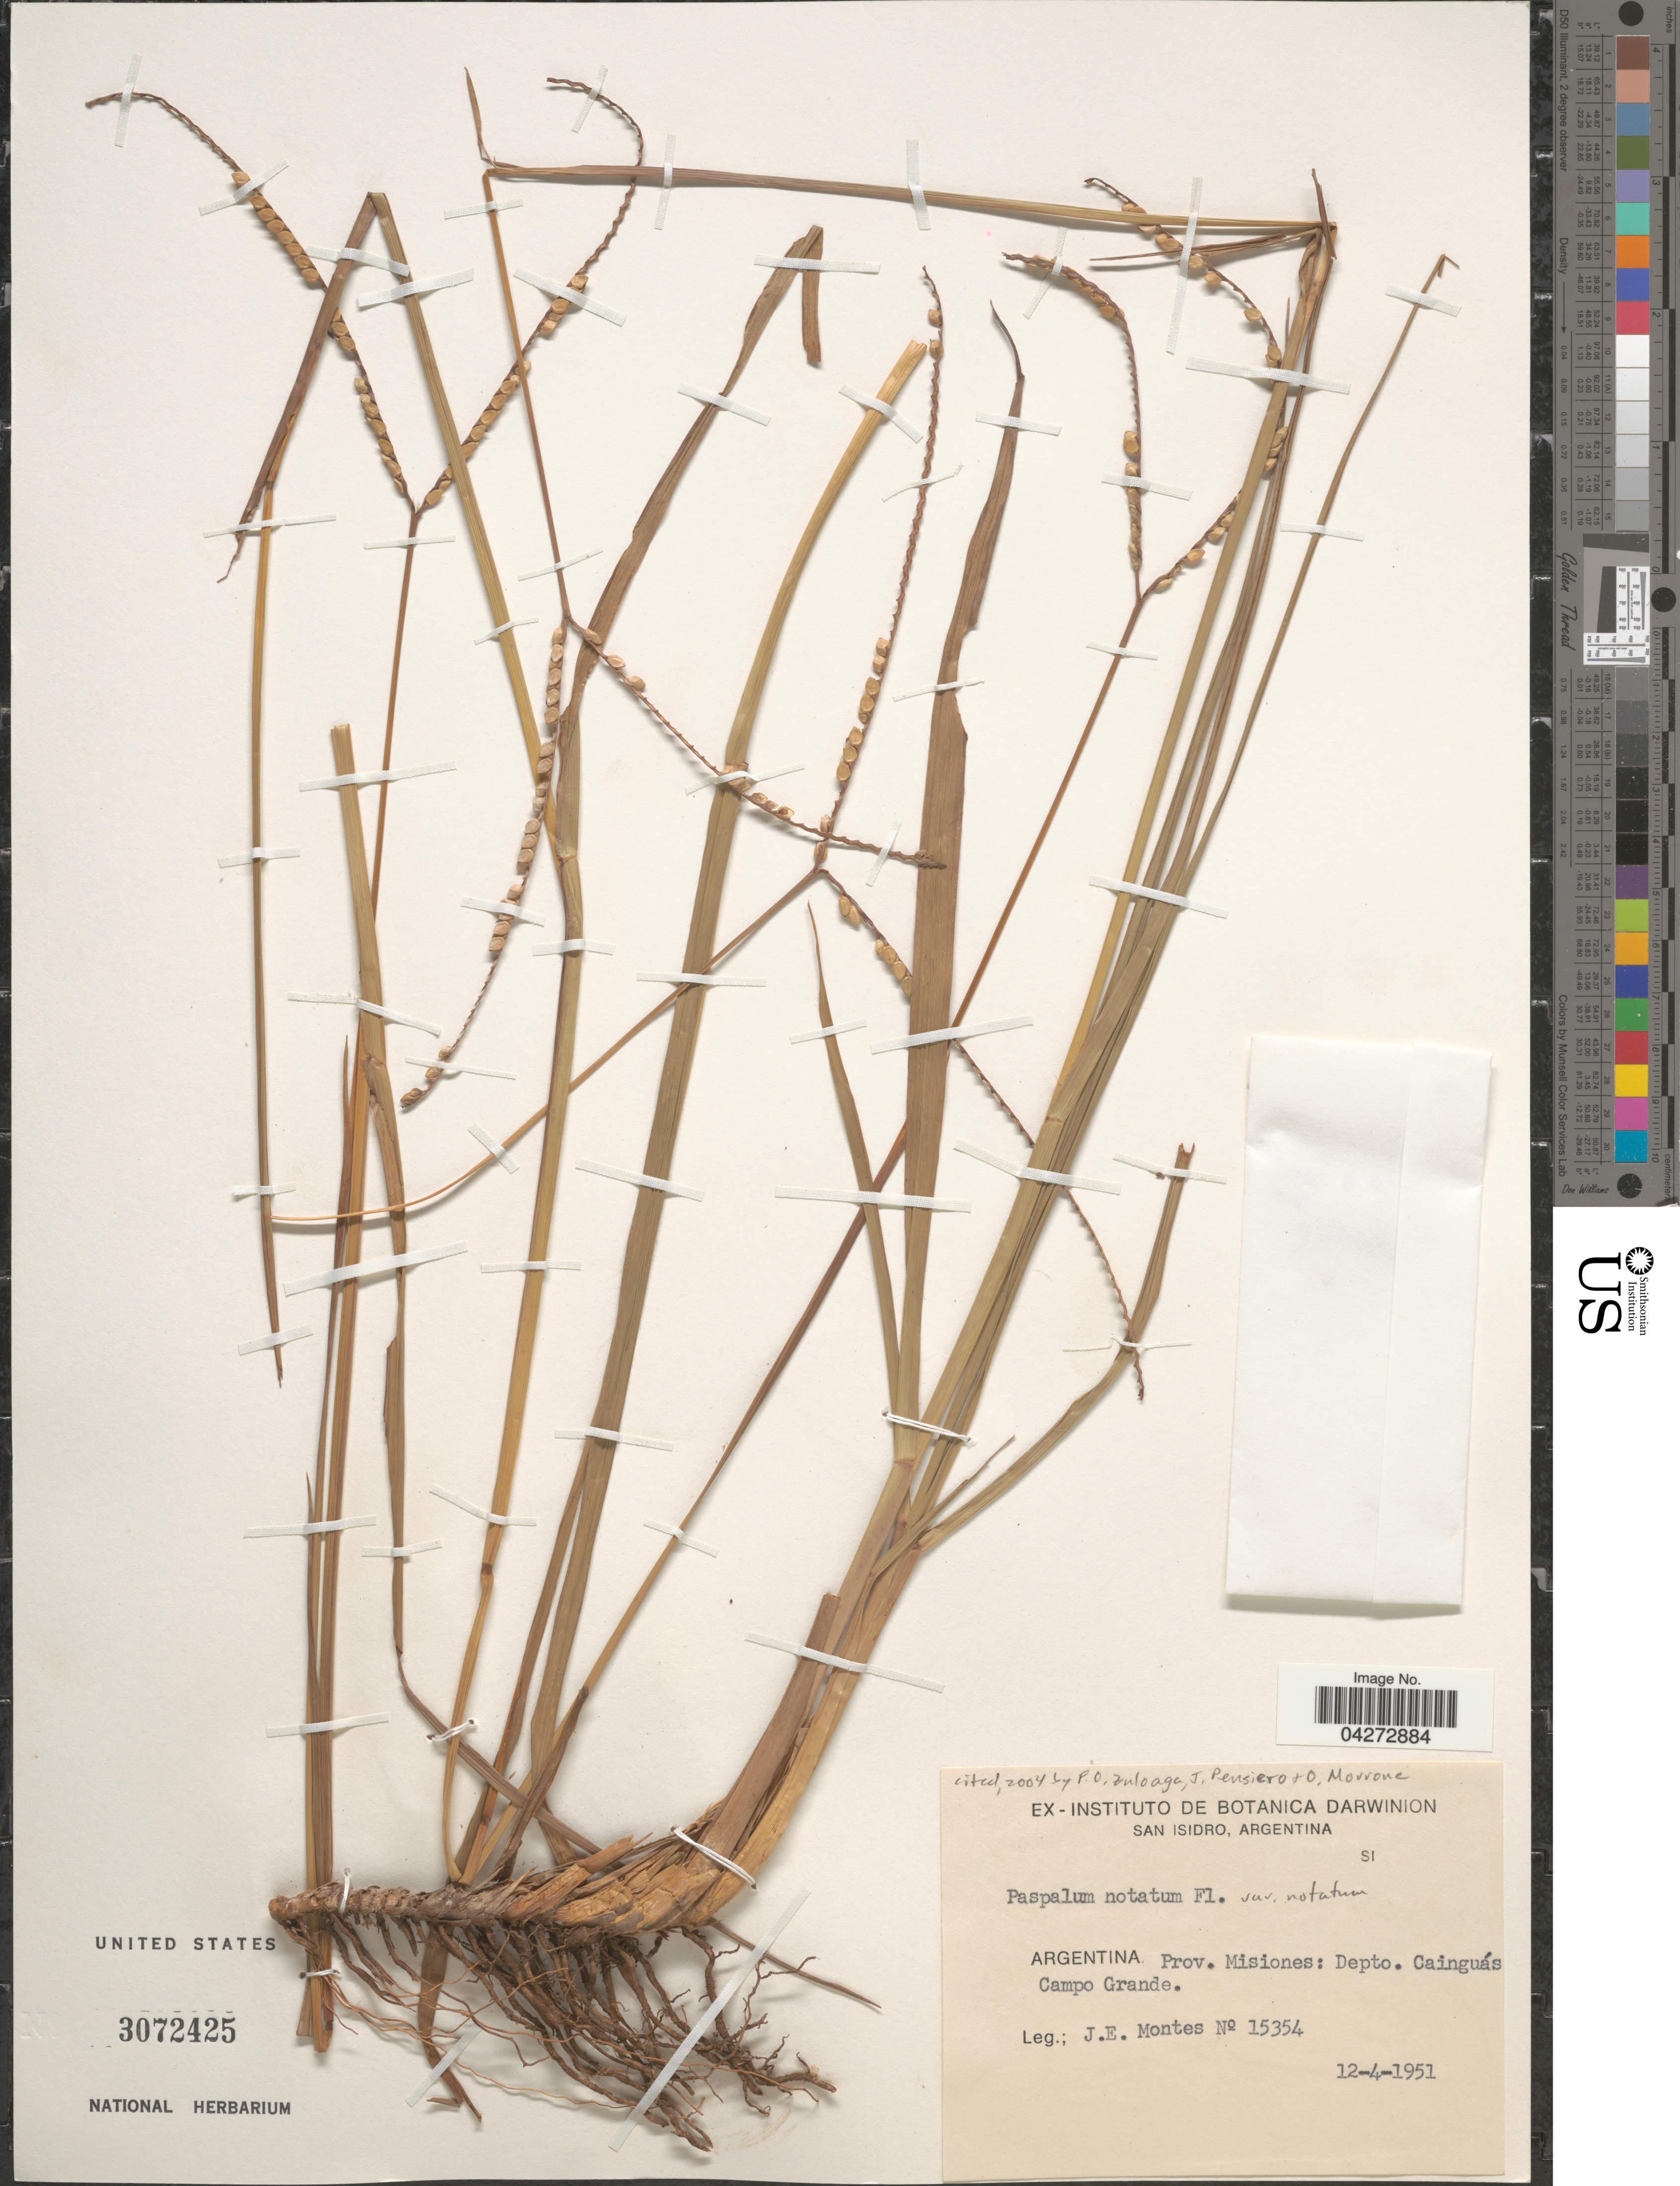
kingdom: Plantae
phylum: Tracheophyta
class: Liliopsida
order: Poales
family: Poaceae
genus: Paspalum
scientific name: Paspalum notatum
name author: Flüggé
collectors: J. E. Montes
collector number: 15354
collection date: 1951-04-12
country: Argentina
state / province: Misiones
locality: Depto. Cainguás Campo Grande.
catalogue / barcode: US 3072425